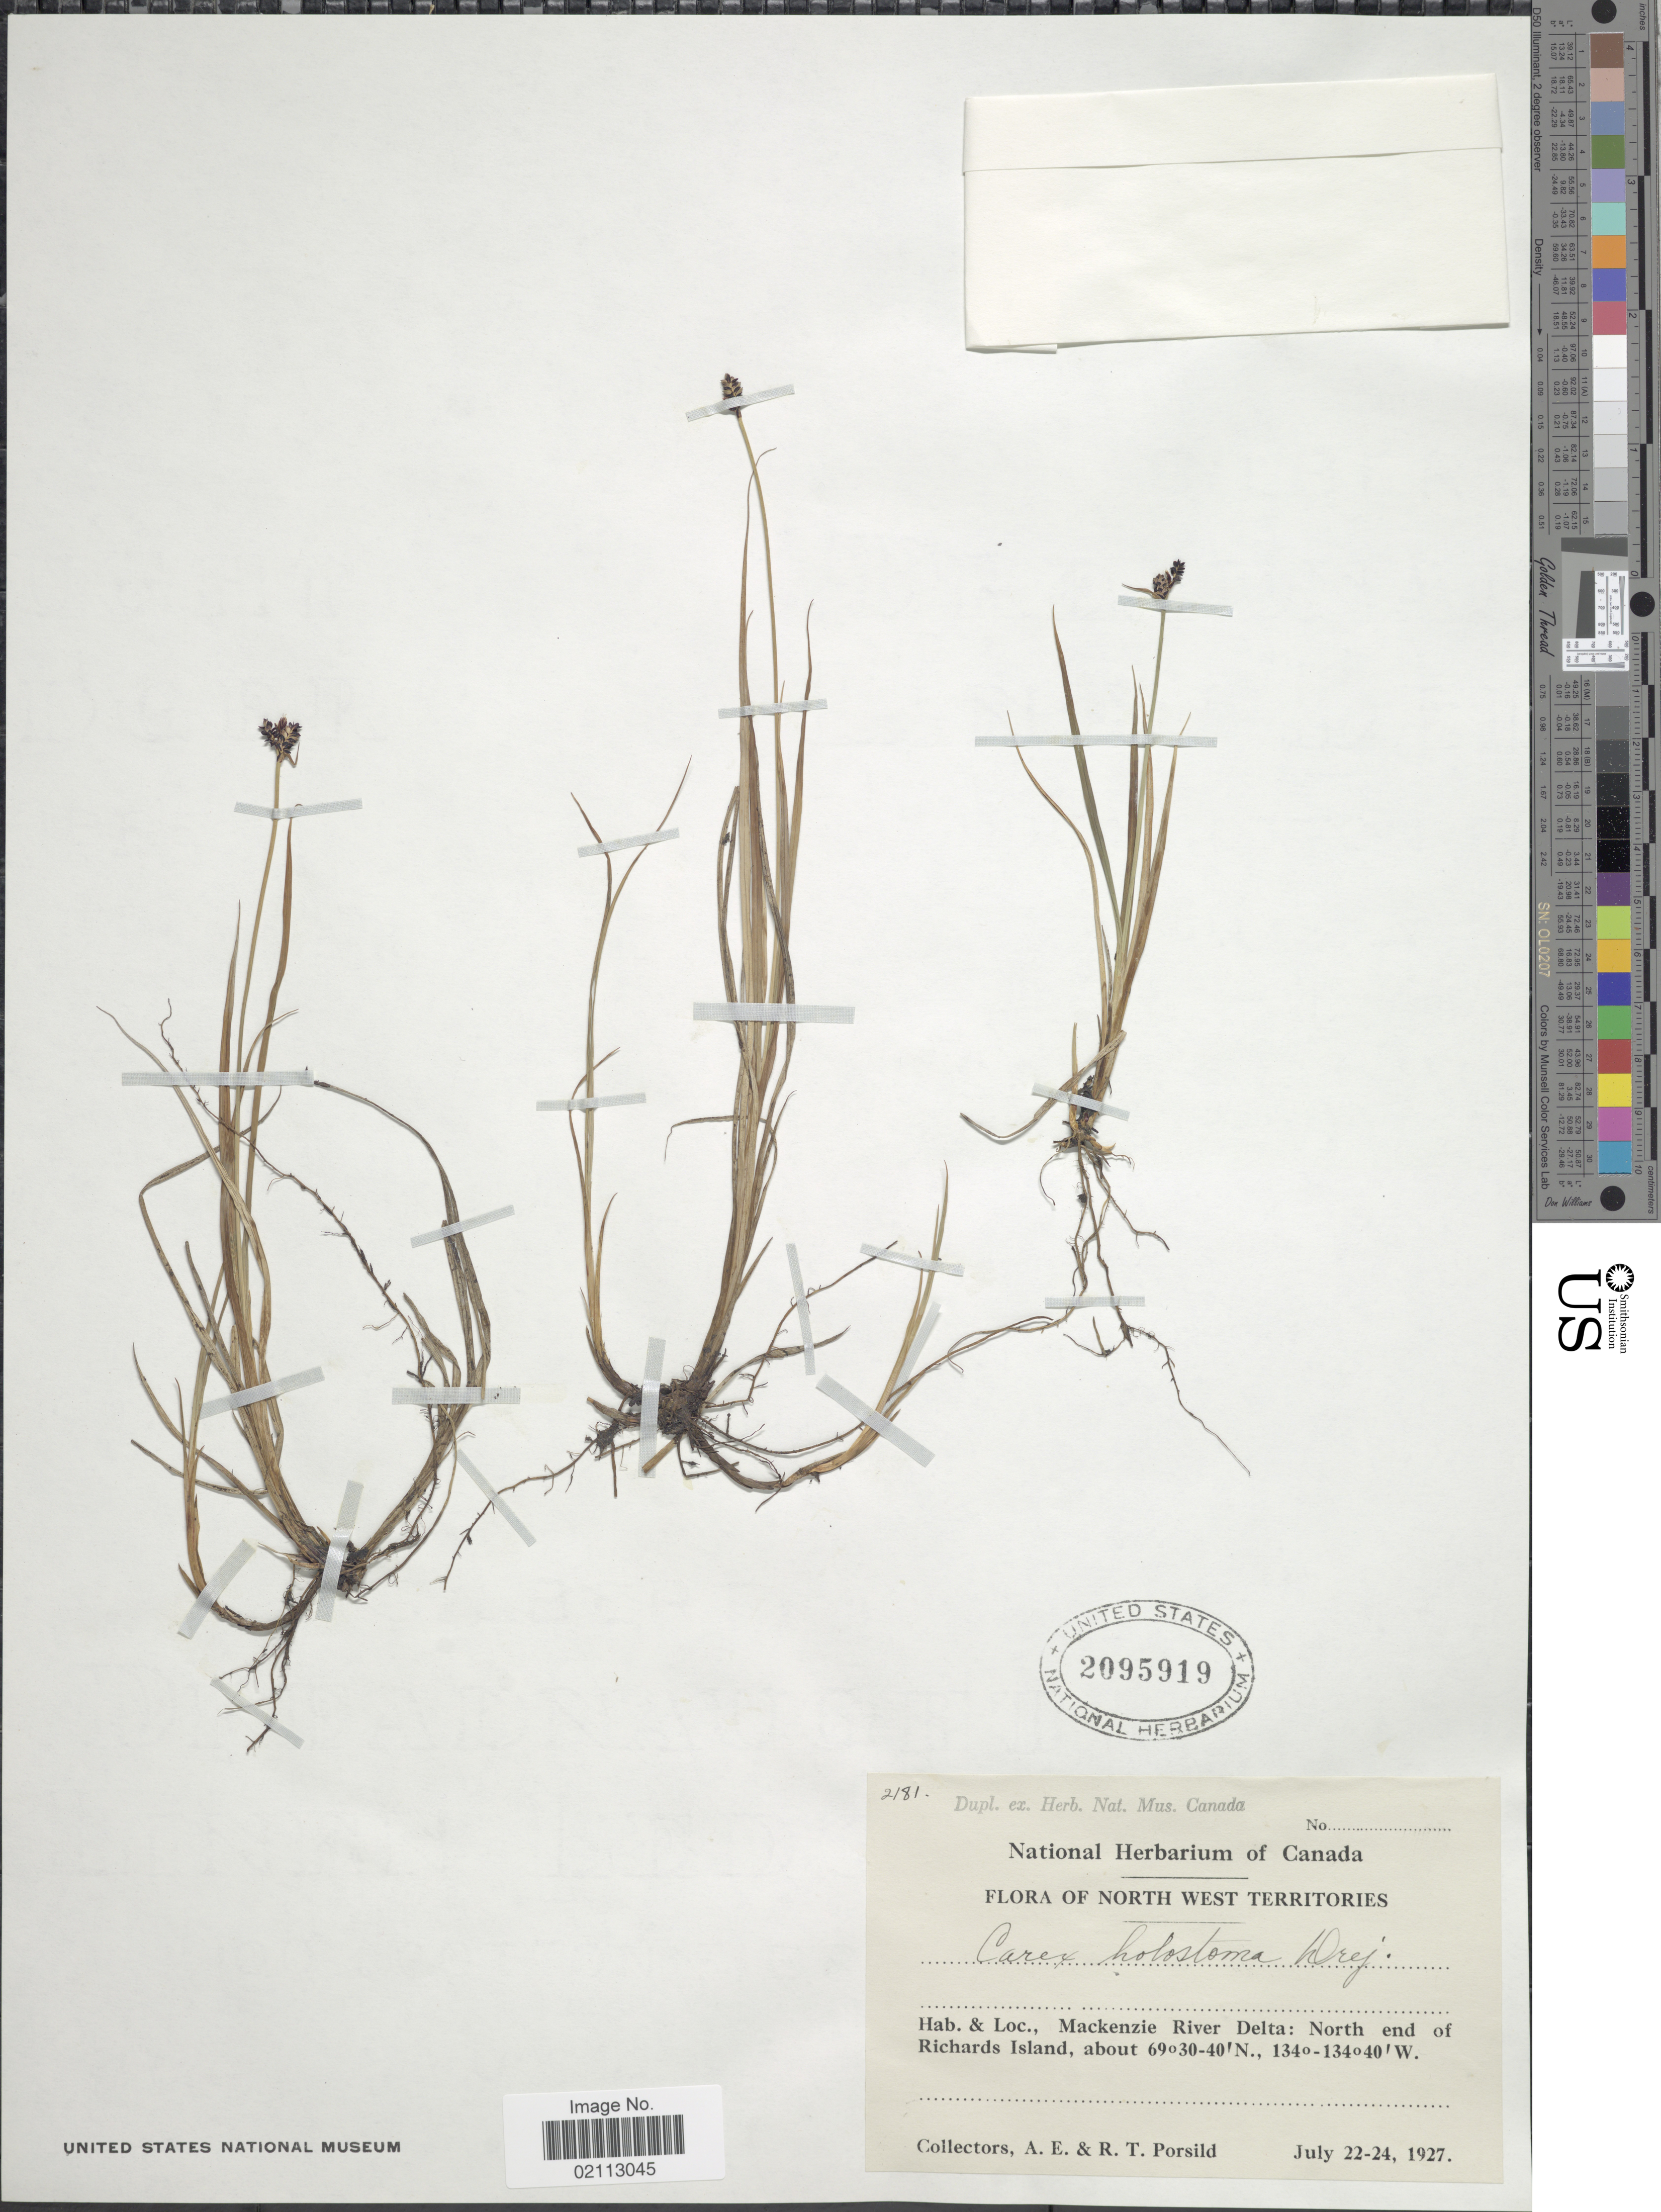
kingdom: Plantae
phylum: Tracheophyta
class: Liliopsida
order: Poales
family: Cyperaceae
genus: Carex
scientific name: Carex holostoma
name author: Drejer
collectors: A. E. Porsild & R. T. Porsild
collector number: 2181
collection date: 1927-07-22/1927-07-24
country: Canada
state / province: Northwest Territories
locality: North West Territories. Mackenzie River Delta: North end of Richards Islands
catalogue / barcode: US 2095919